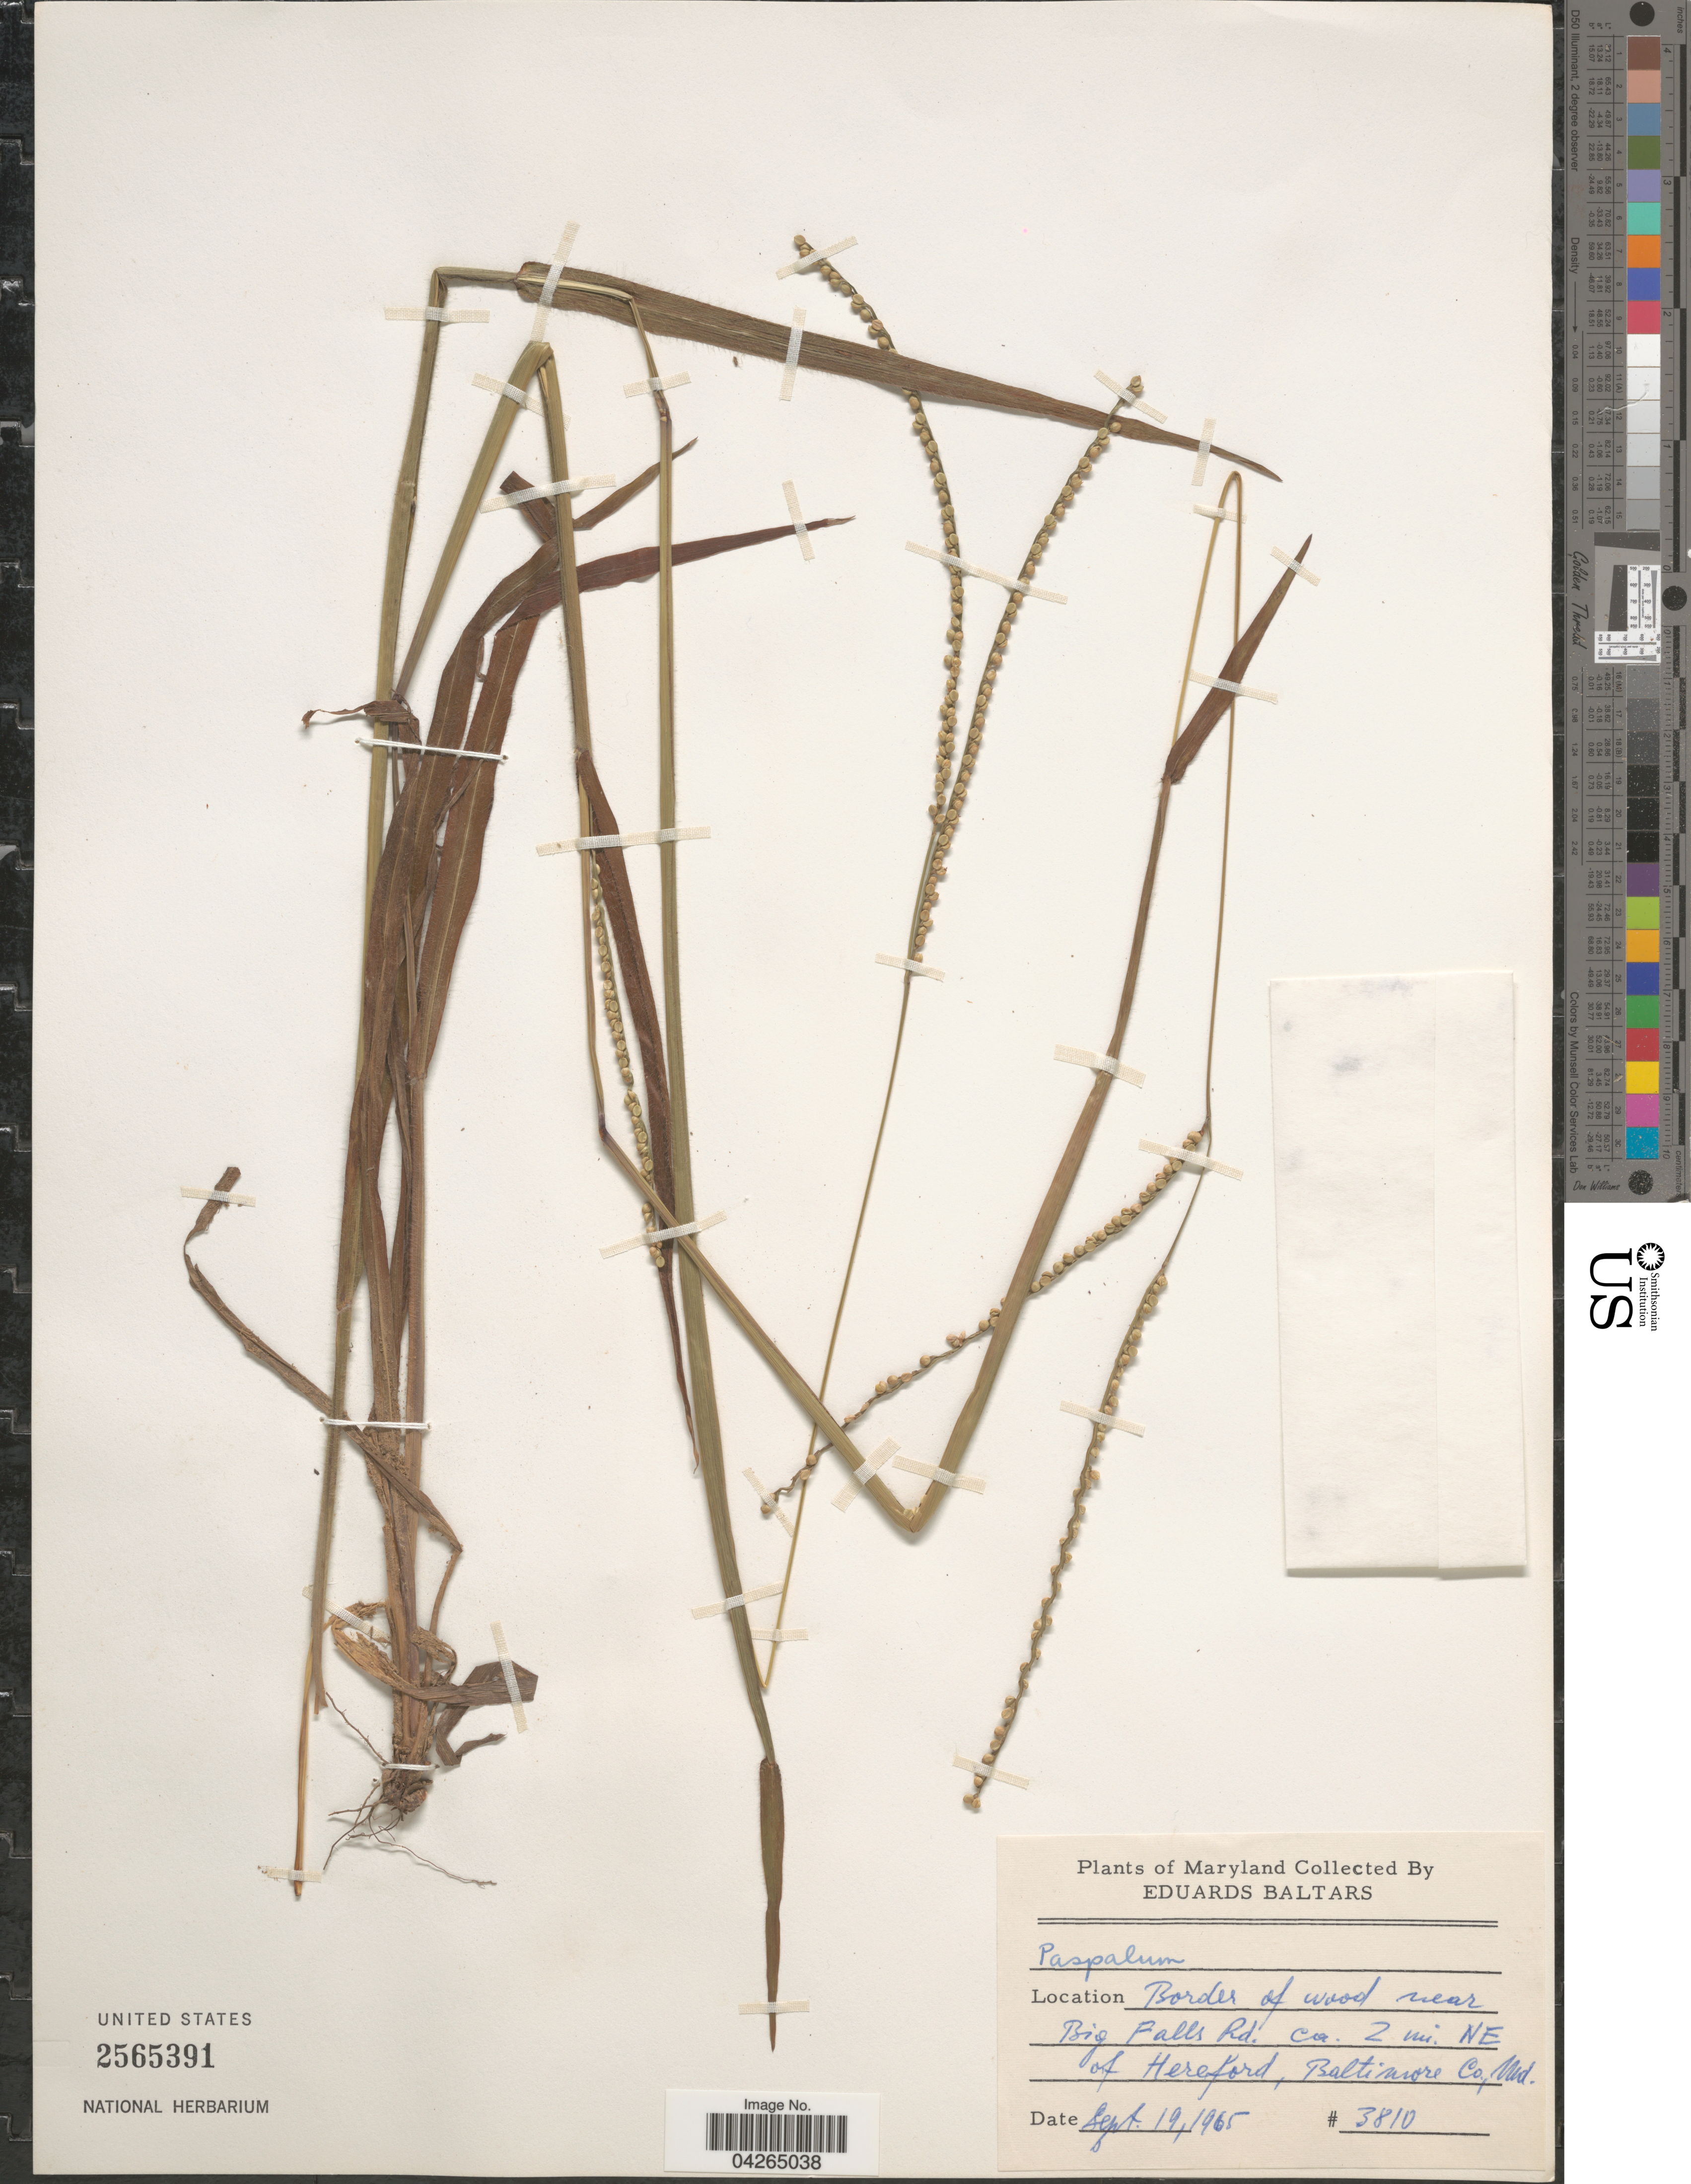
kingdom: Plantae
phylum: Tracheophyta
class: Liliopsida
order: Poales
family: Poaceae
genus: Paspalum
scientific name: Paspalum sp.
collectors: E. Baltars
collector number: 3810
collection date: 1965-09-19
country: United States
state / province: Maryland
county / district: Baltimore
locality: Border of wood near Big Falls Rd., ca. 2 mi. NE of Hereford, Baltimore Co.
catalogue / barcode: US 2565391